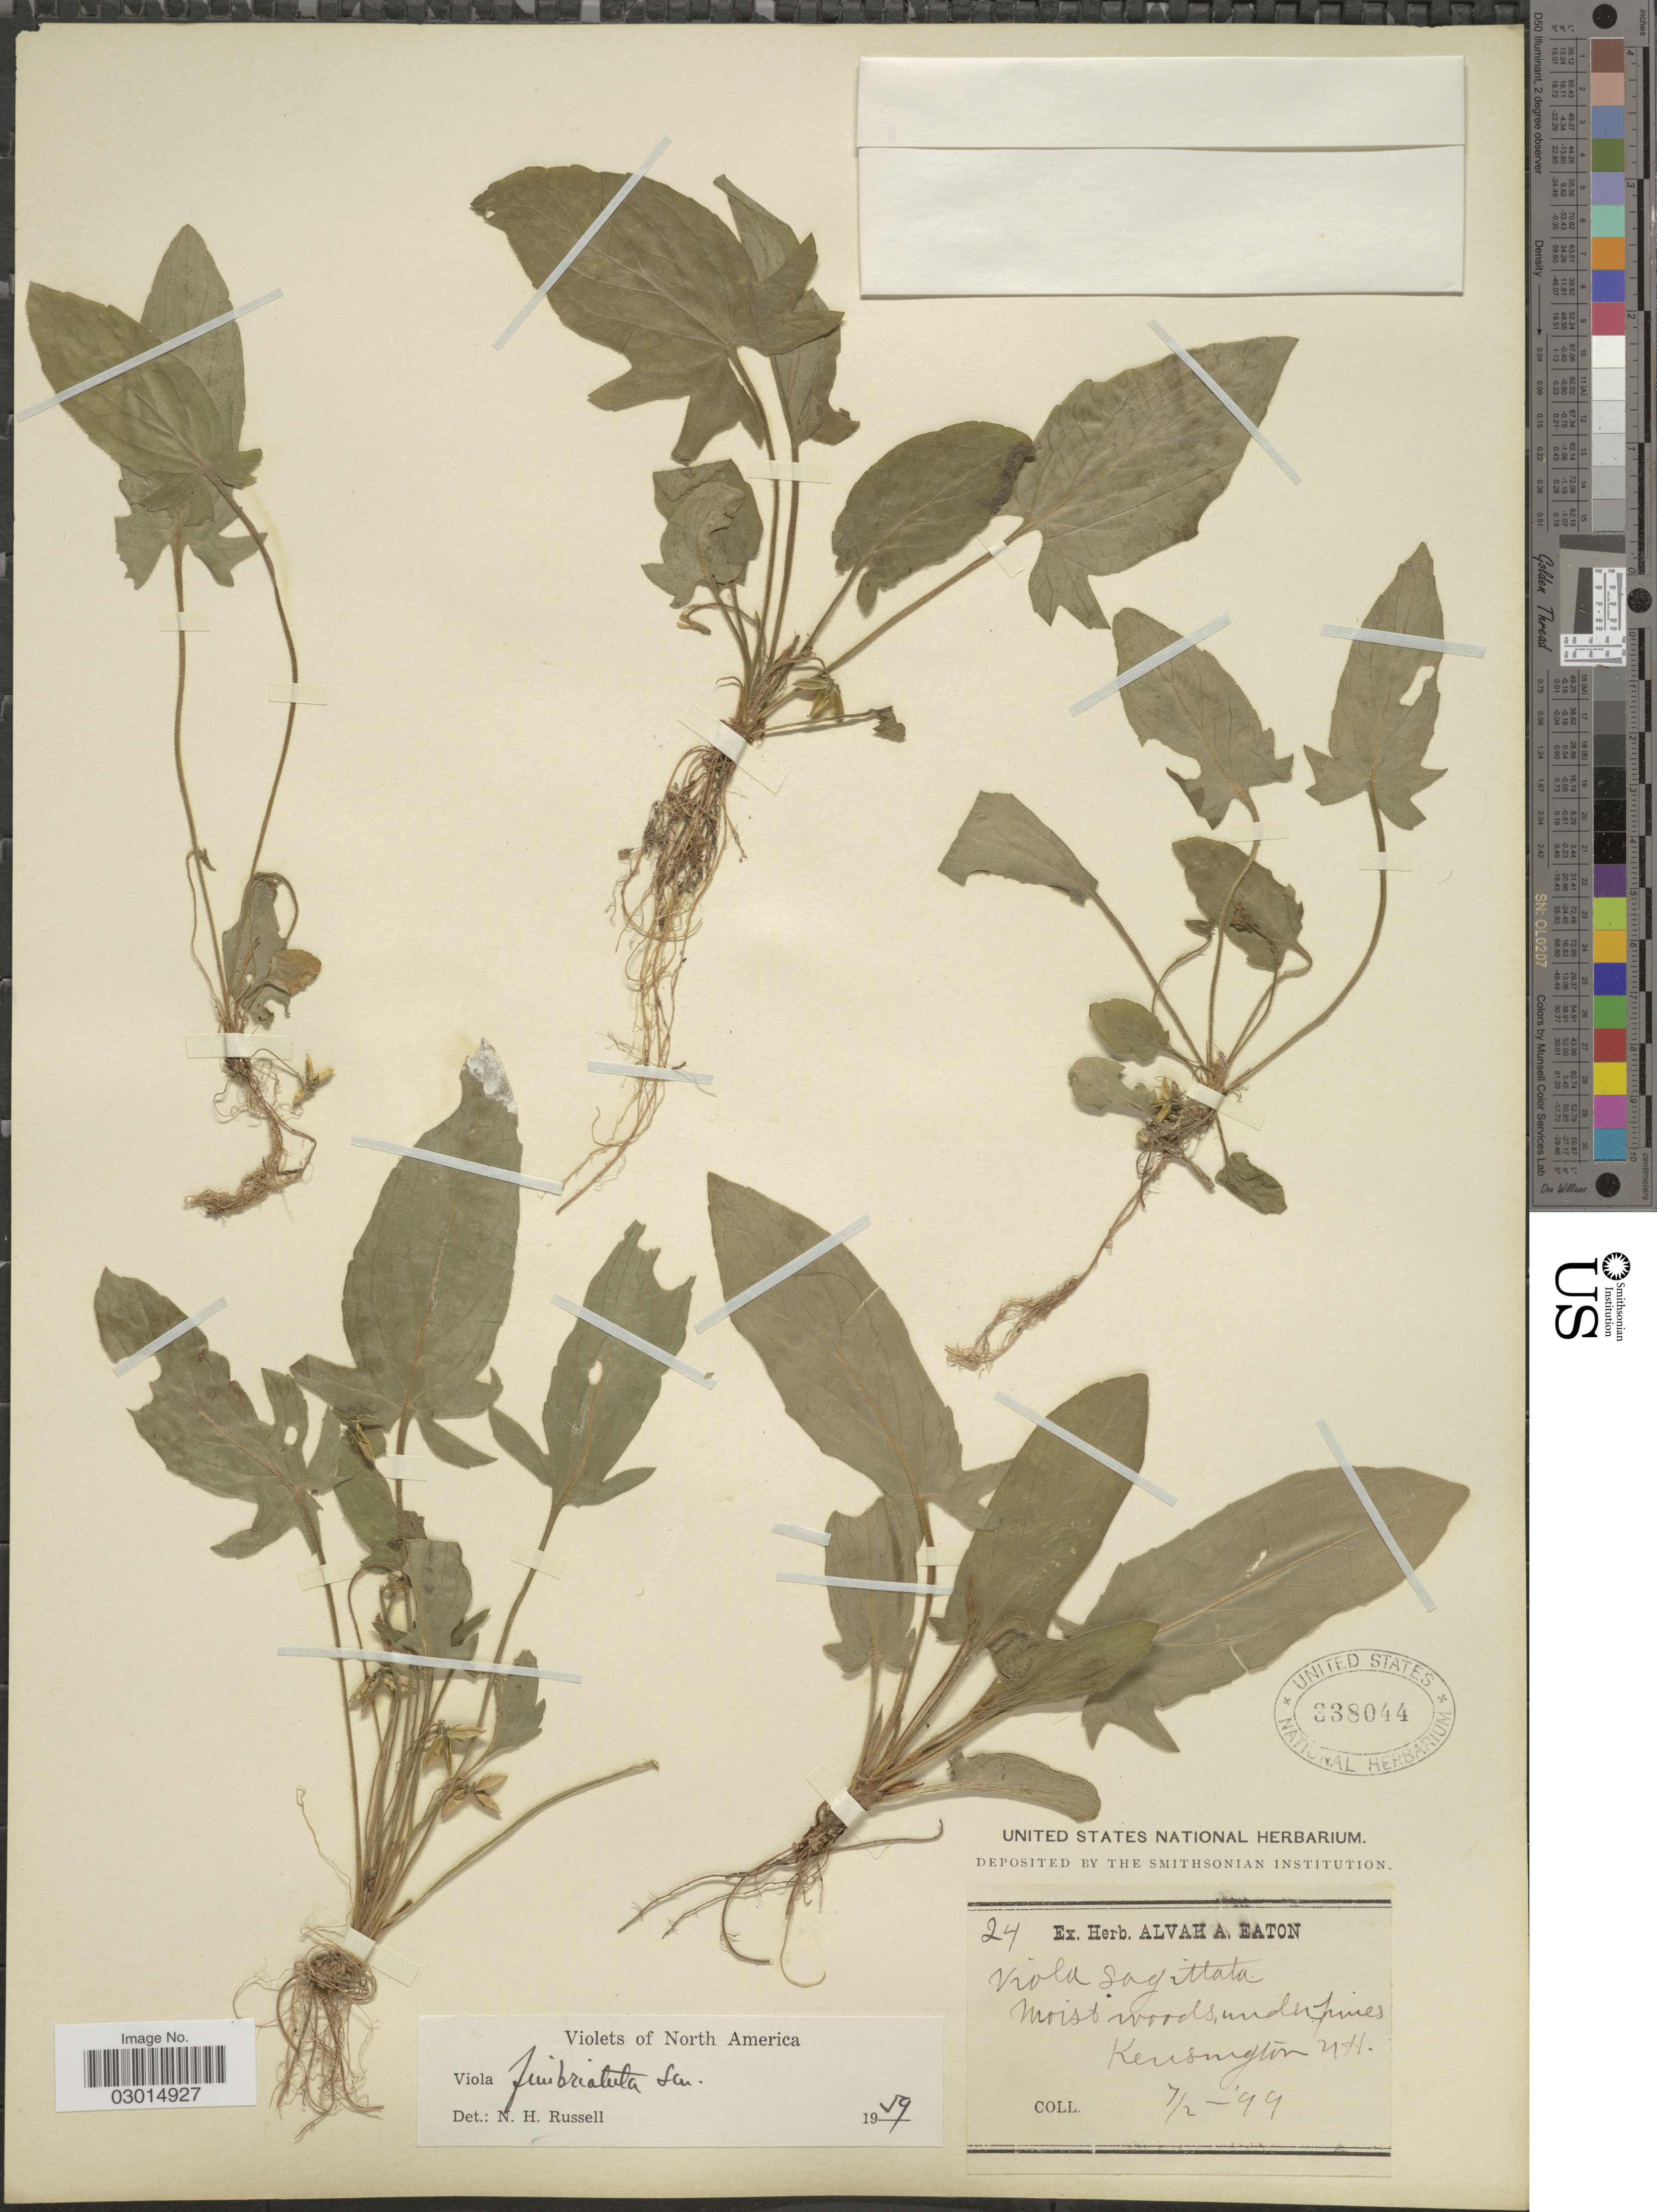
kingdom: Plantae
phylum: Tracheophyta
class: Magnoliopsida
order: Malpighiales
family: Violaceae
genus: Viola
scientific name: Viola fimbriatula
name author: Small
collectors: ex herb. Alvah A. Eaton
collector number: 24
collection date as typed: Transcribed d/m/y: 2/7/99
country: United States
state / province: New Hampshire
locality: Kensington.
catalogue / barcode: US 338044